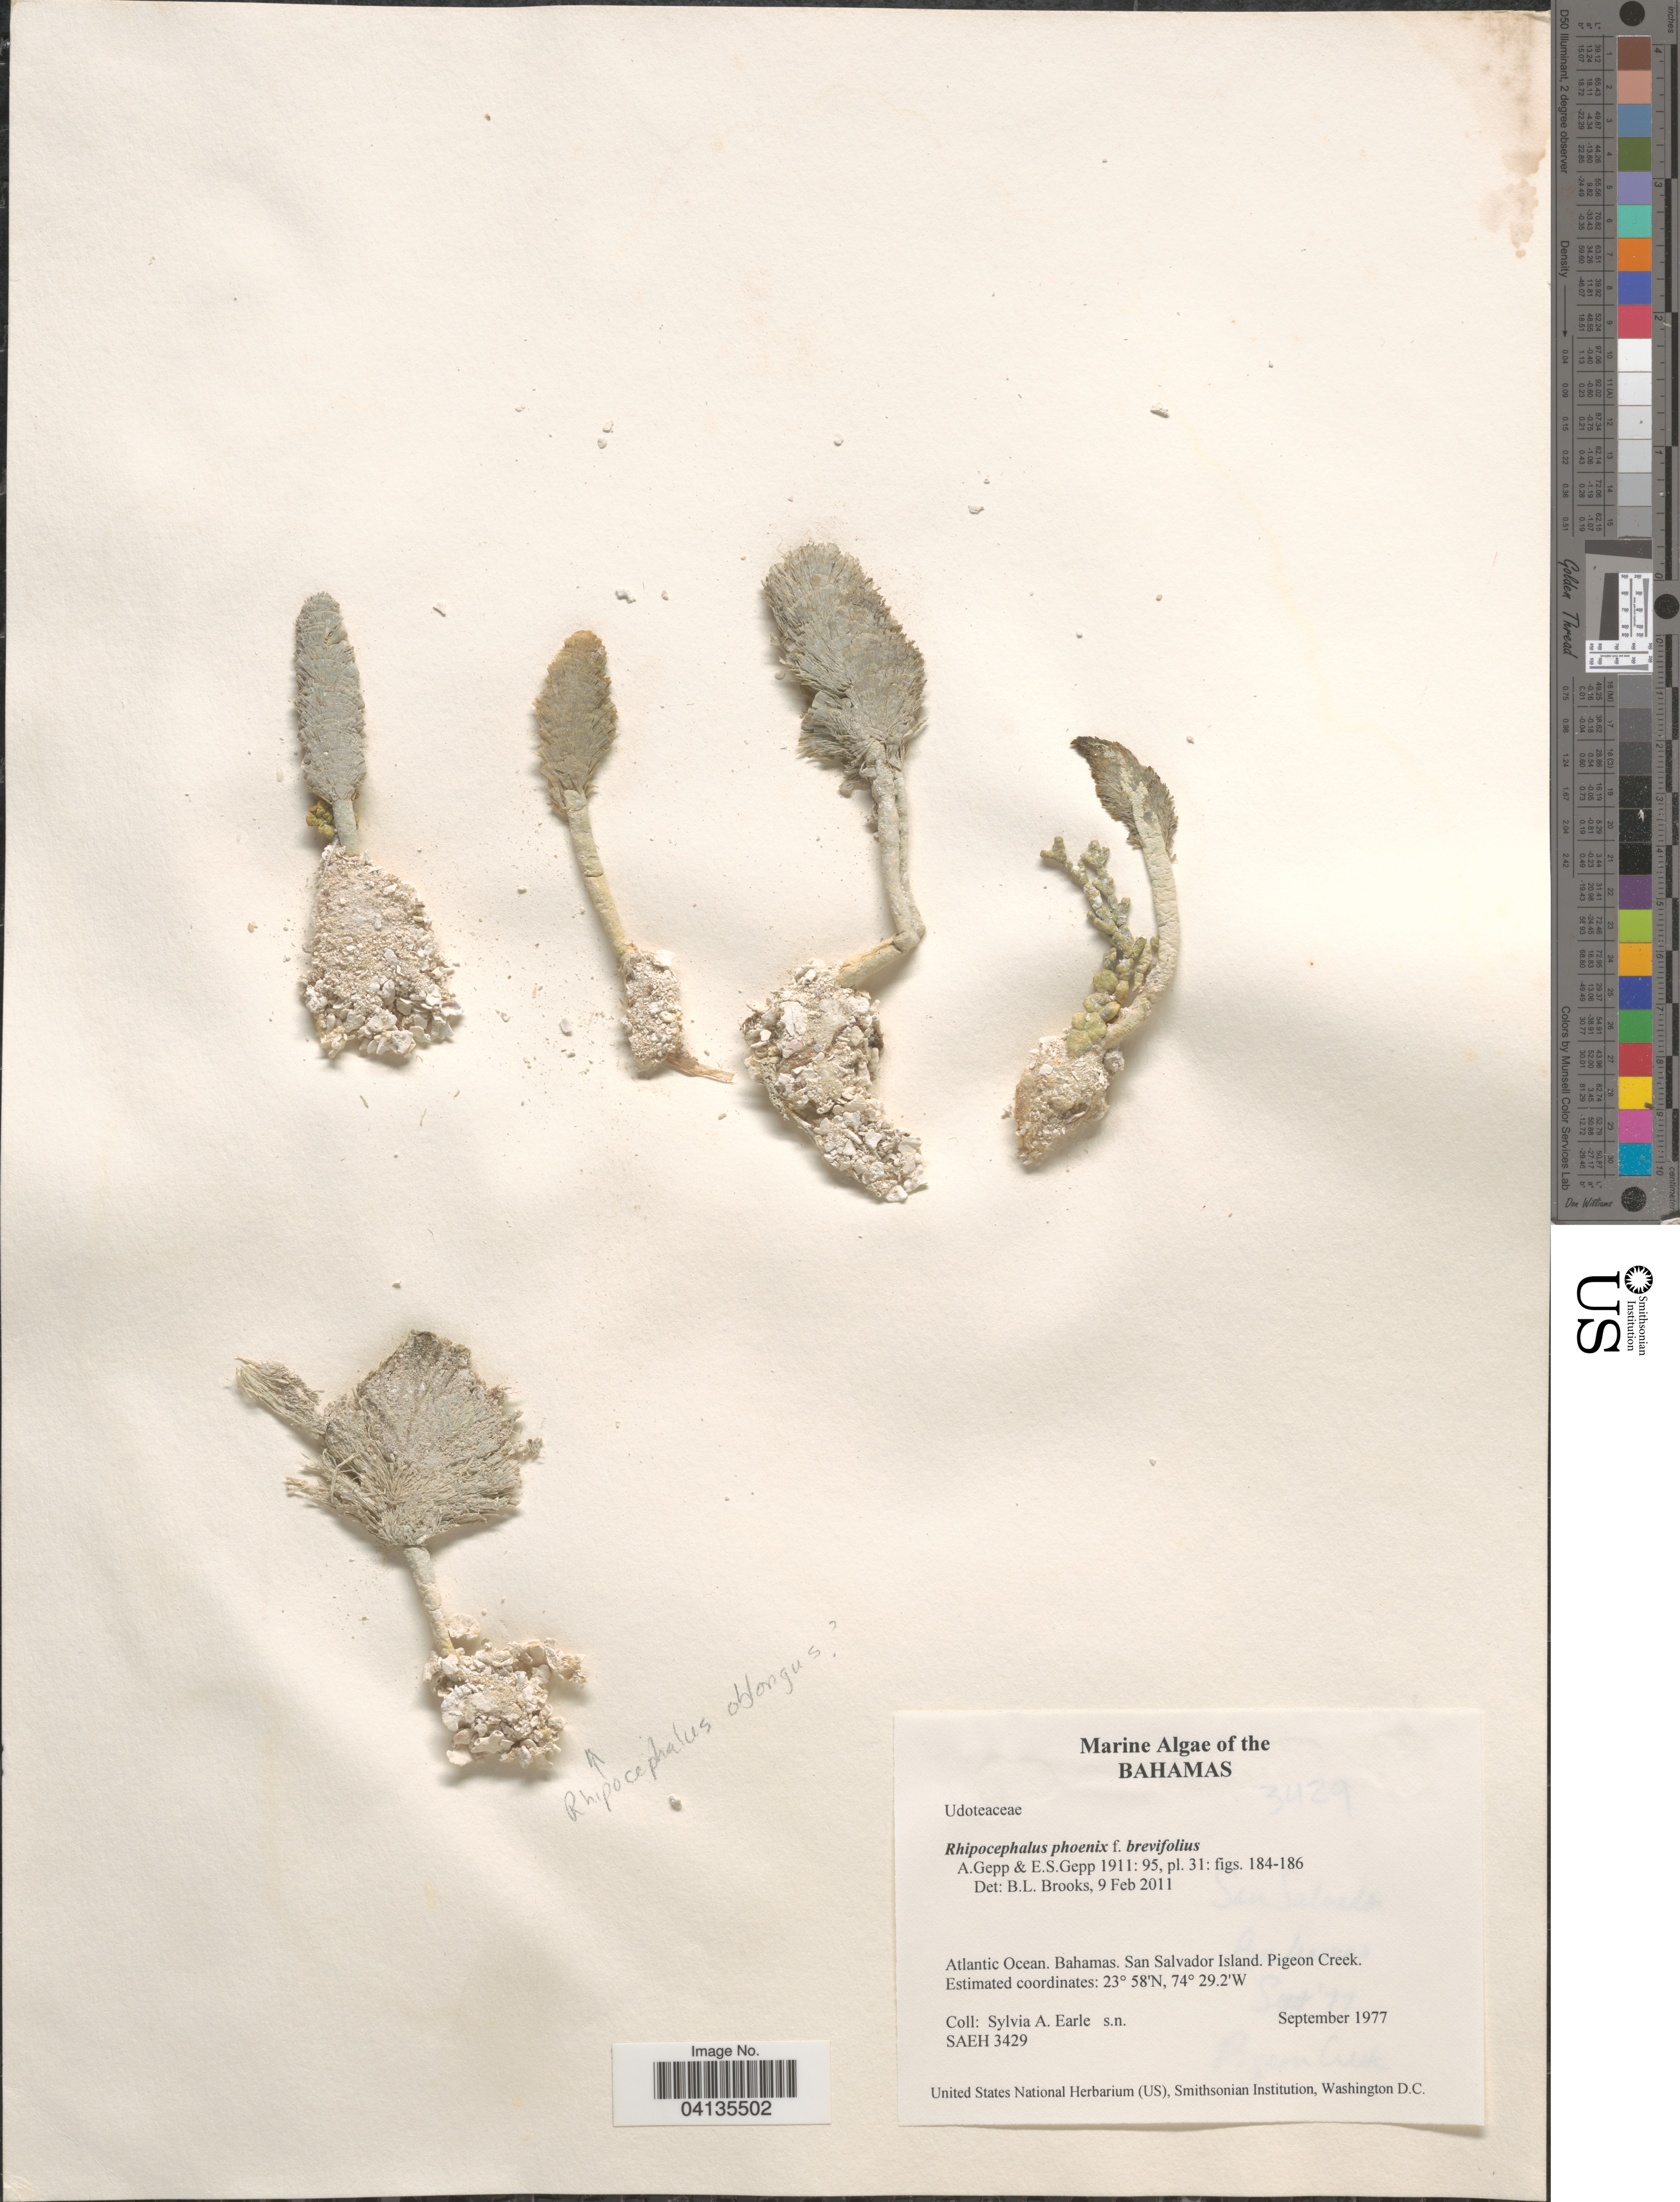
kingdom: Plantae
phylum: Chlorophyta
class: Ulvophyceae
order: Bryopsidales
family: Udoteaceae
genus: Rhipocephalus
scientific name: Rhipocephalus phoenix f. brevifolius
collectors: S. A. Earle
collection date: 1977-09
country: Bahamas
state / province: San Salvador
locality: Atlantic Ocean. San Salvador Island. Pigeon Creek.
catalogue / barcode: US 329150